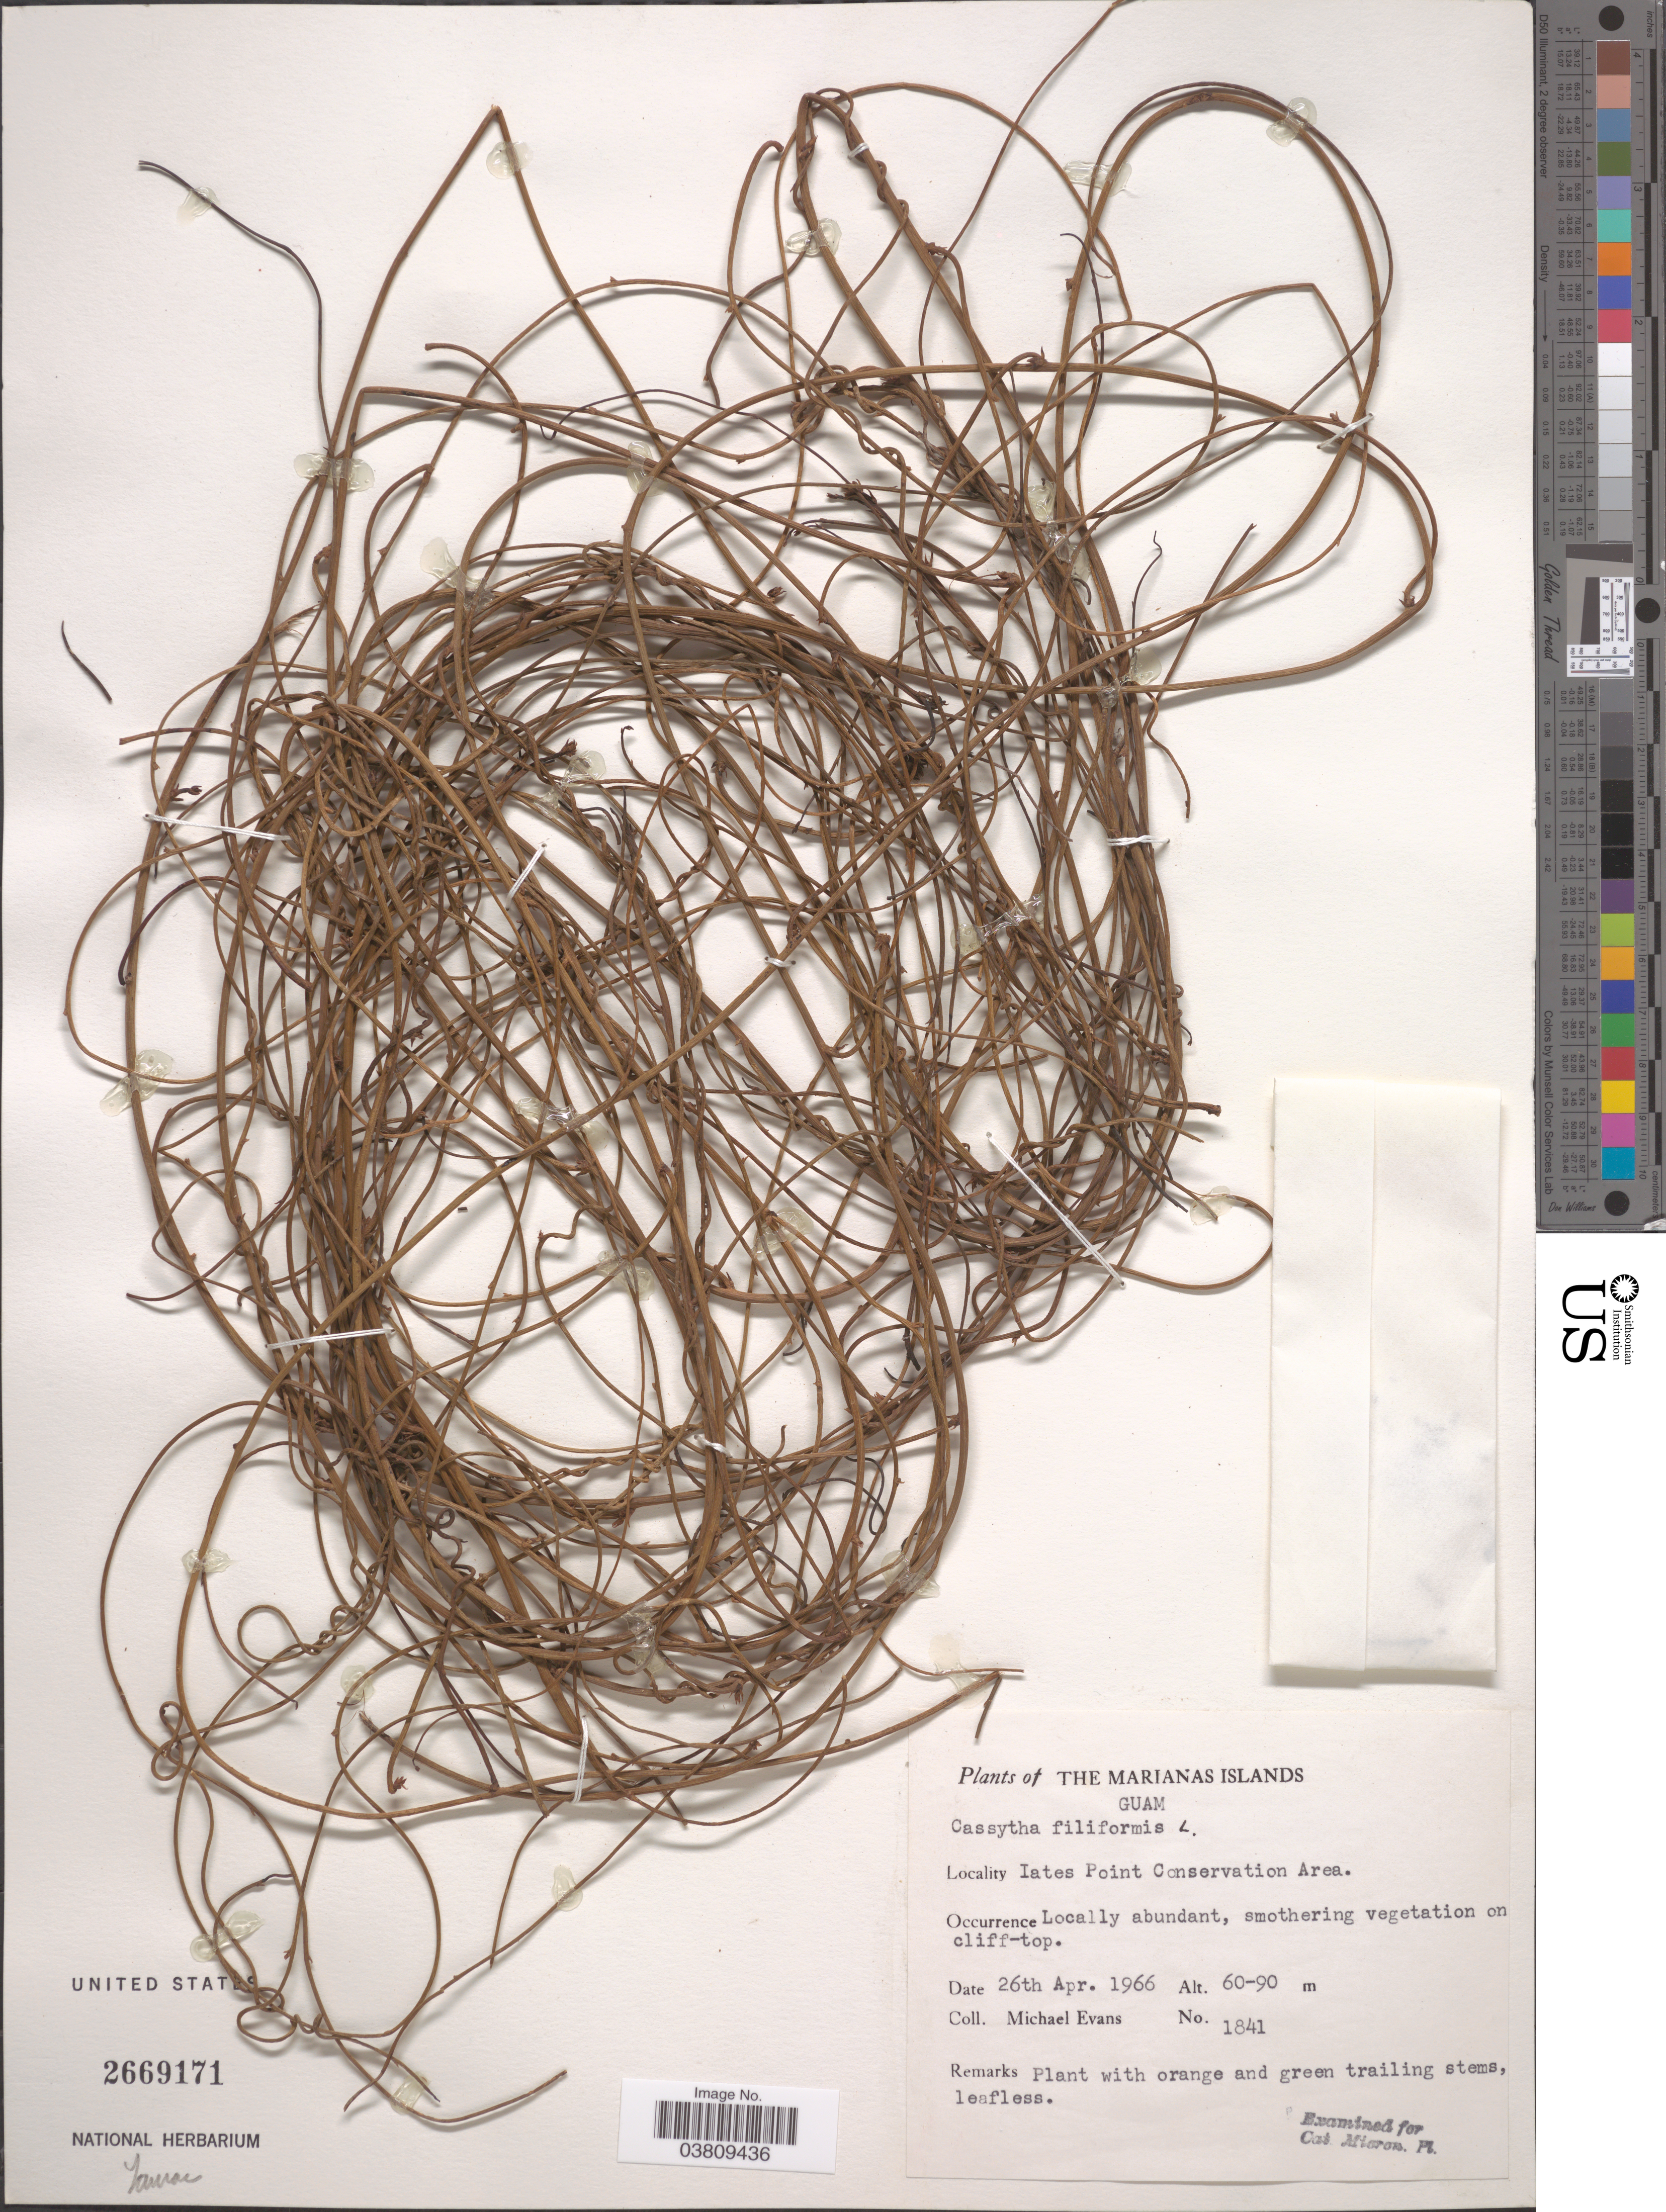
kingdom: Plantae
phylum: Tracheophyta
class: Magnoliopsida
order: Laurales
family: Lauraceae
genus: Cassytha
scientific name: Cassytha filiformis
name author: L.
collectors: M. Evans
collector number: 1841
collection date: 1966-04-26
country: Guam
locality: The Marianas Islands. Iates Point Conservation Area.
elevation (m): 60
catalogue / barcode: US 2669171